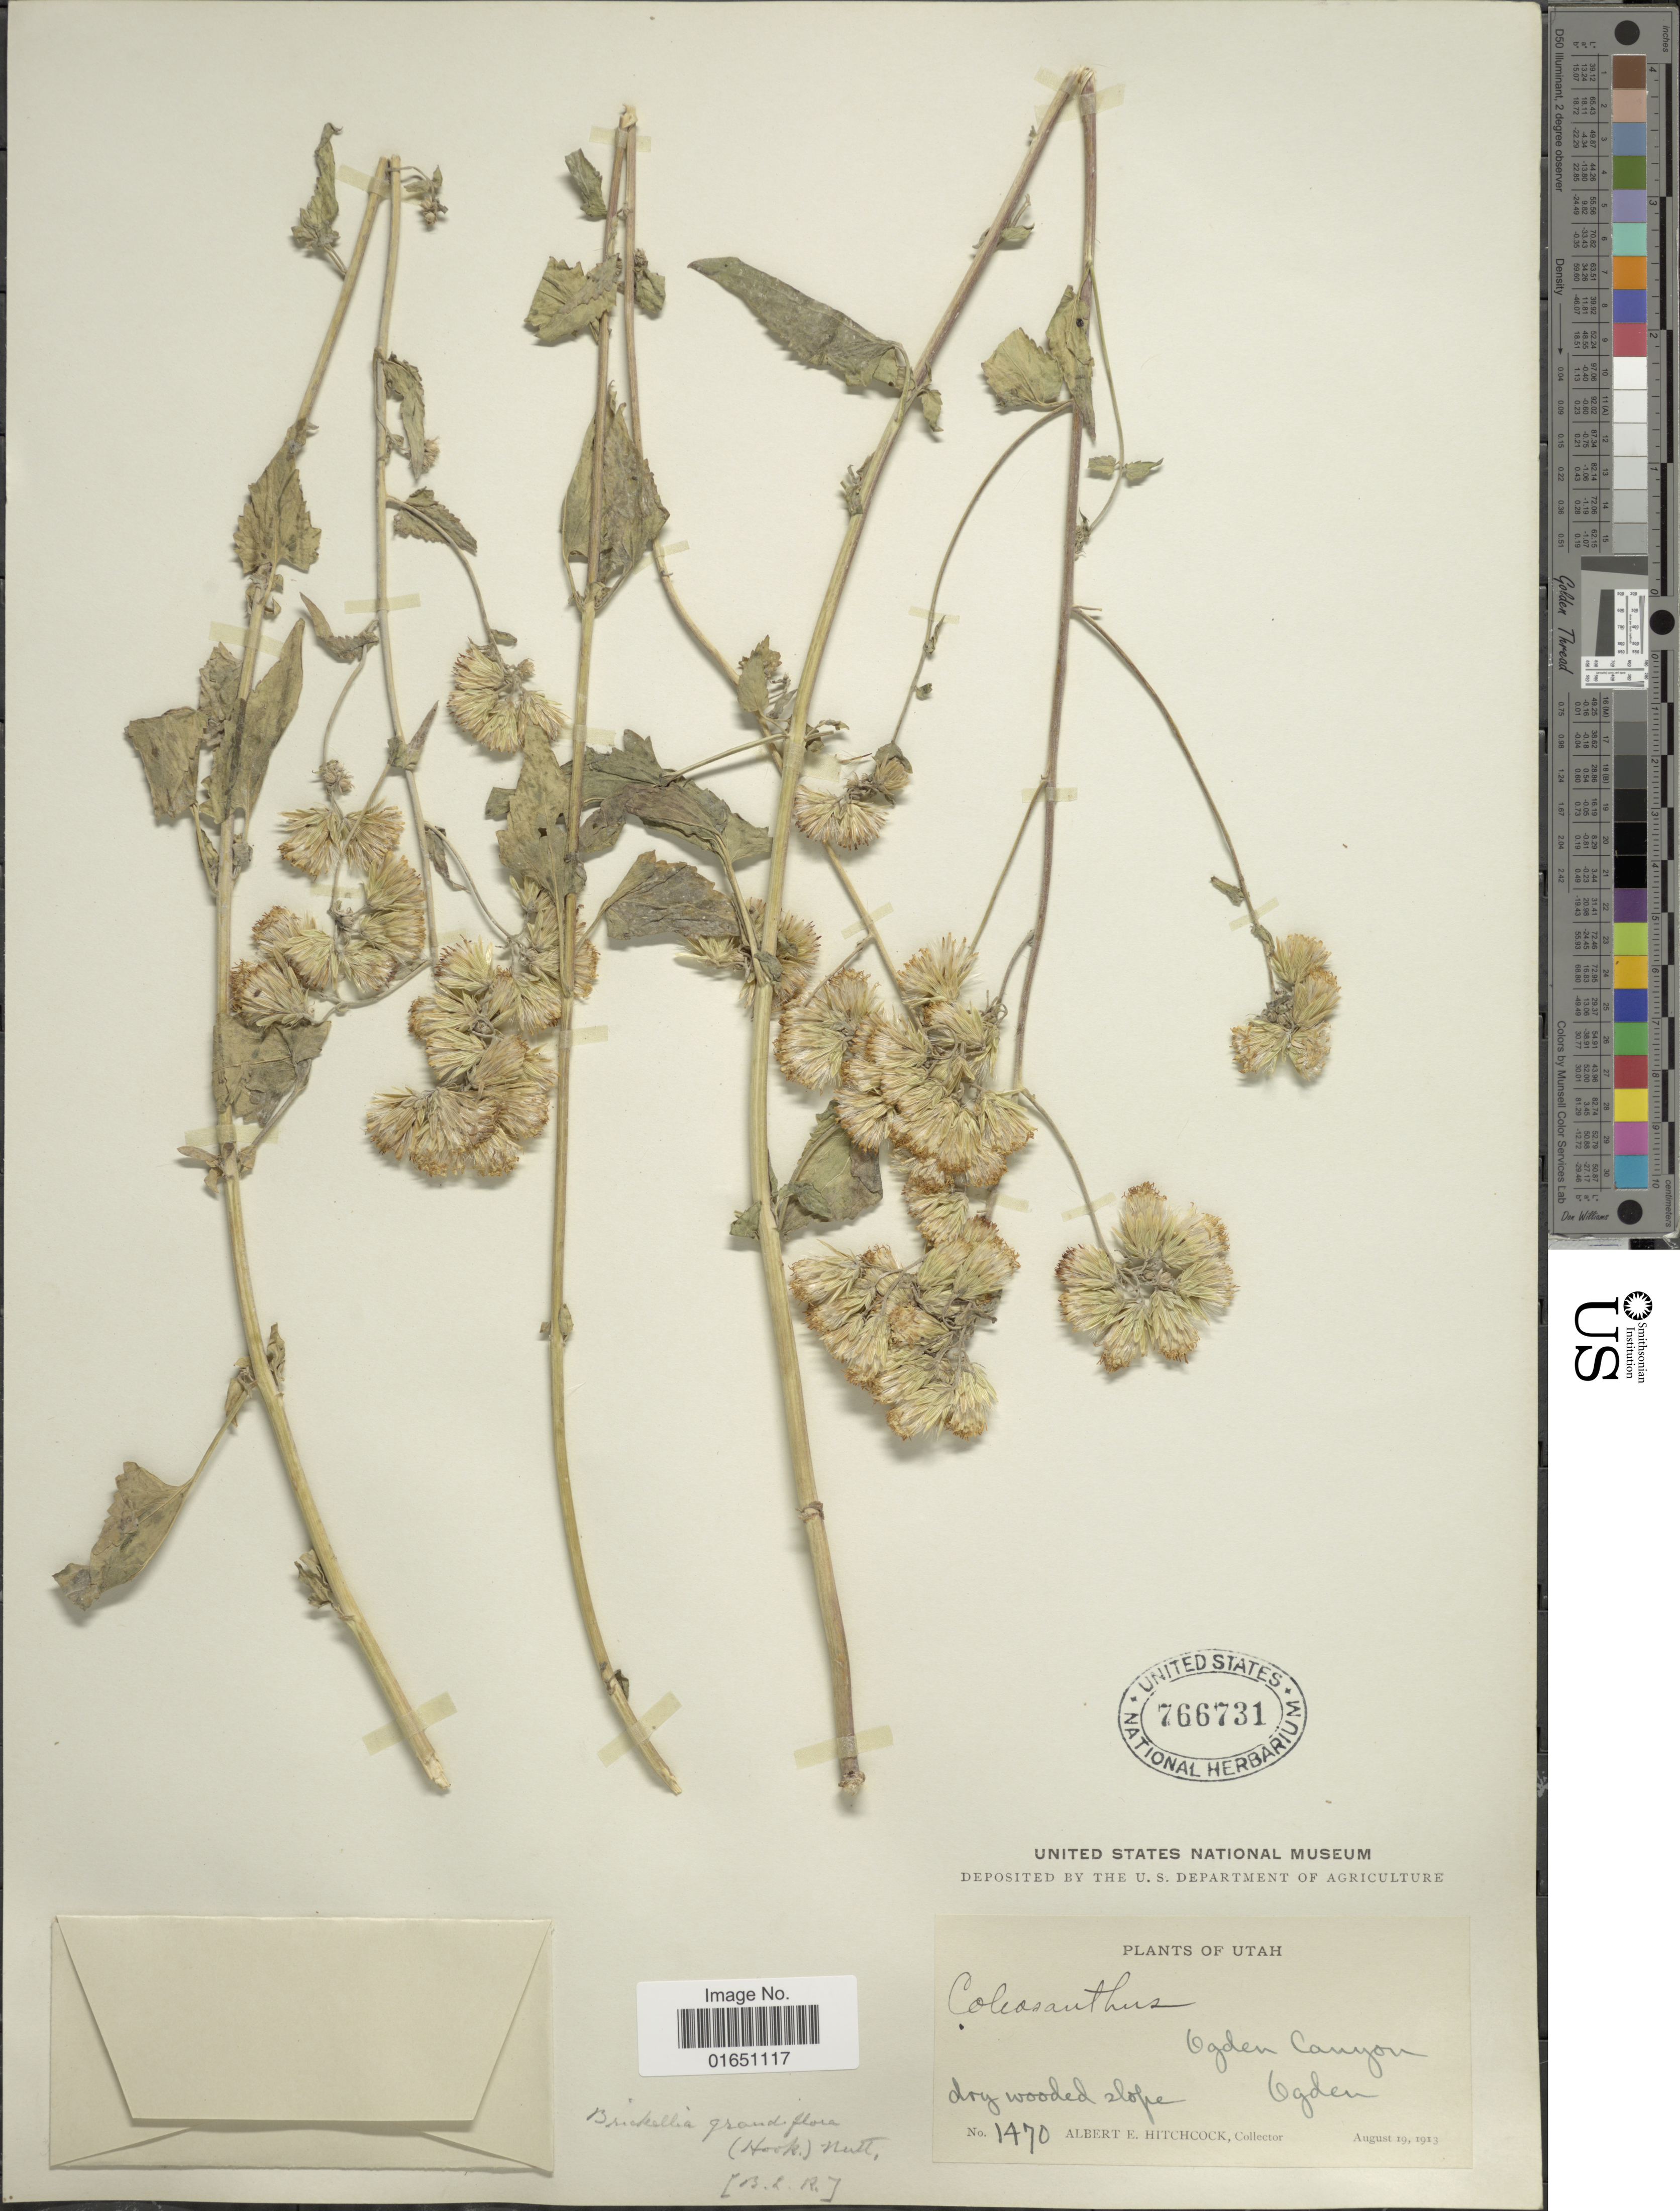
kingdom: Plantae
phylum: Tracheophyta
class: Magnoliopsida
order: Asterales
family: Asteraceae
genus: Brickellia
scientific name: Brickellia grandiflora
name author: (Hook.) Nutt.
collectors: A. Hitchcock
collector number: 1470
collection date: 1913-08-19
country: United States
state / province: Utah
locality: Ogden Canyon, Ogden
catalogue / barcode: US 766731